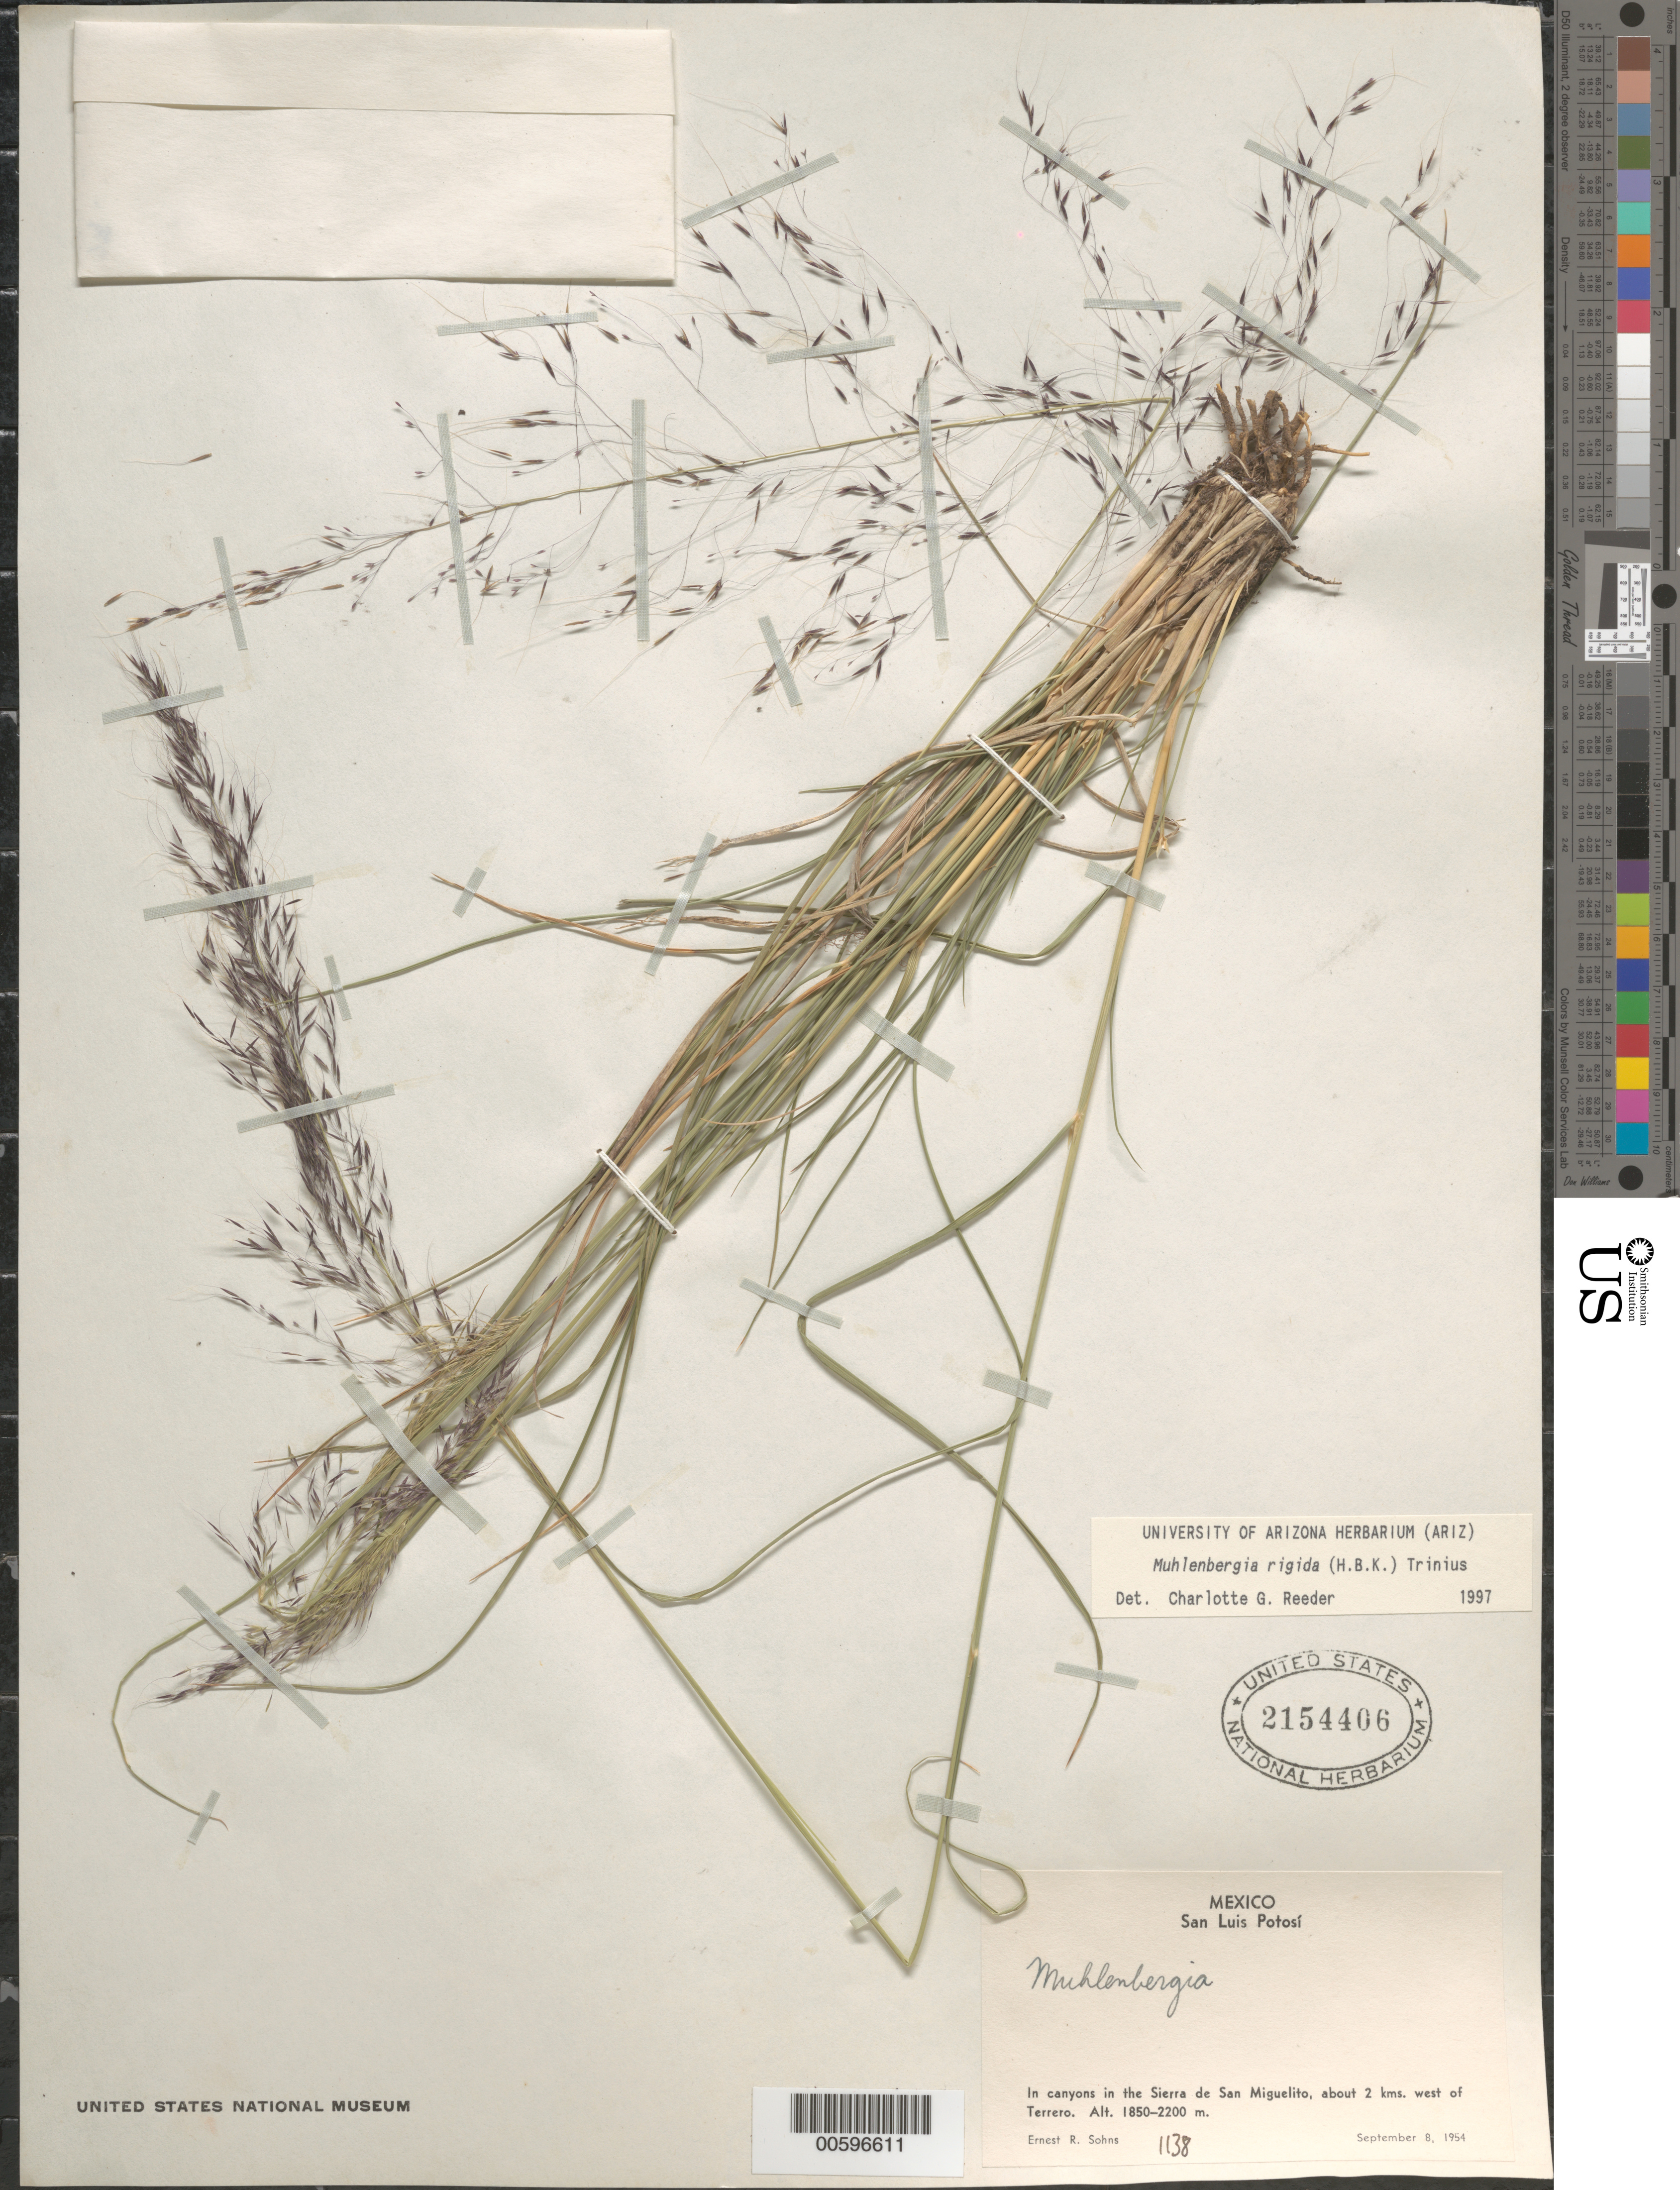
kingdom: Plantae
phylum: Tracheophyta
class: Liliopsida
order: Poales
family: Poaceae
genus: Muhlenbergia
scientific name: Muhlenbergia rigida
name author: (Kunth) Kunth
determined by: Reeder, C. G., (ARIZ)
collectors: E. R. Sohns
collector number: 1138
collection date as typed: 08 Sep 1954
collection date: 1954-09-08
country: Mexico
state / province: San Luis Potosi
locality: In canyons in the Sierra de San Miguelito, ca 2 km W of Terrero.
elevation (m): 1850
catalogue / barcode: US 2154406